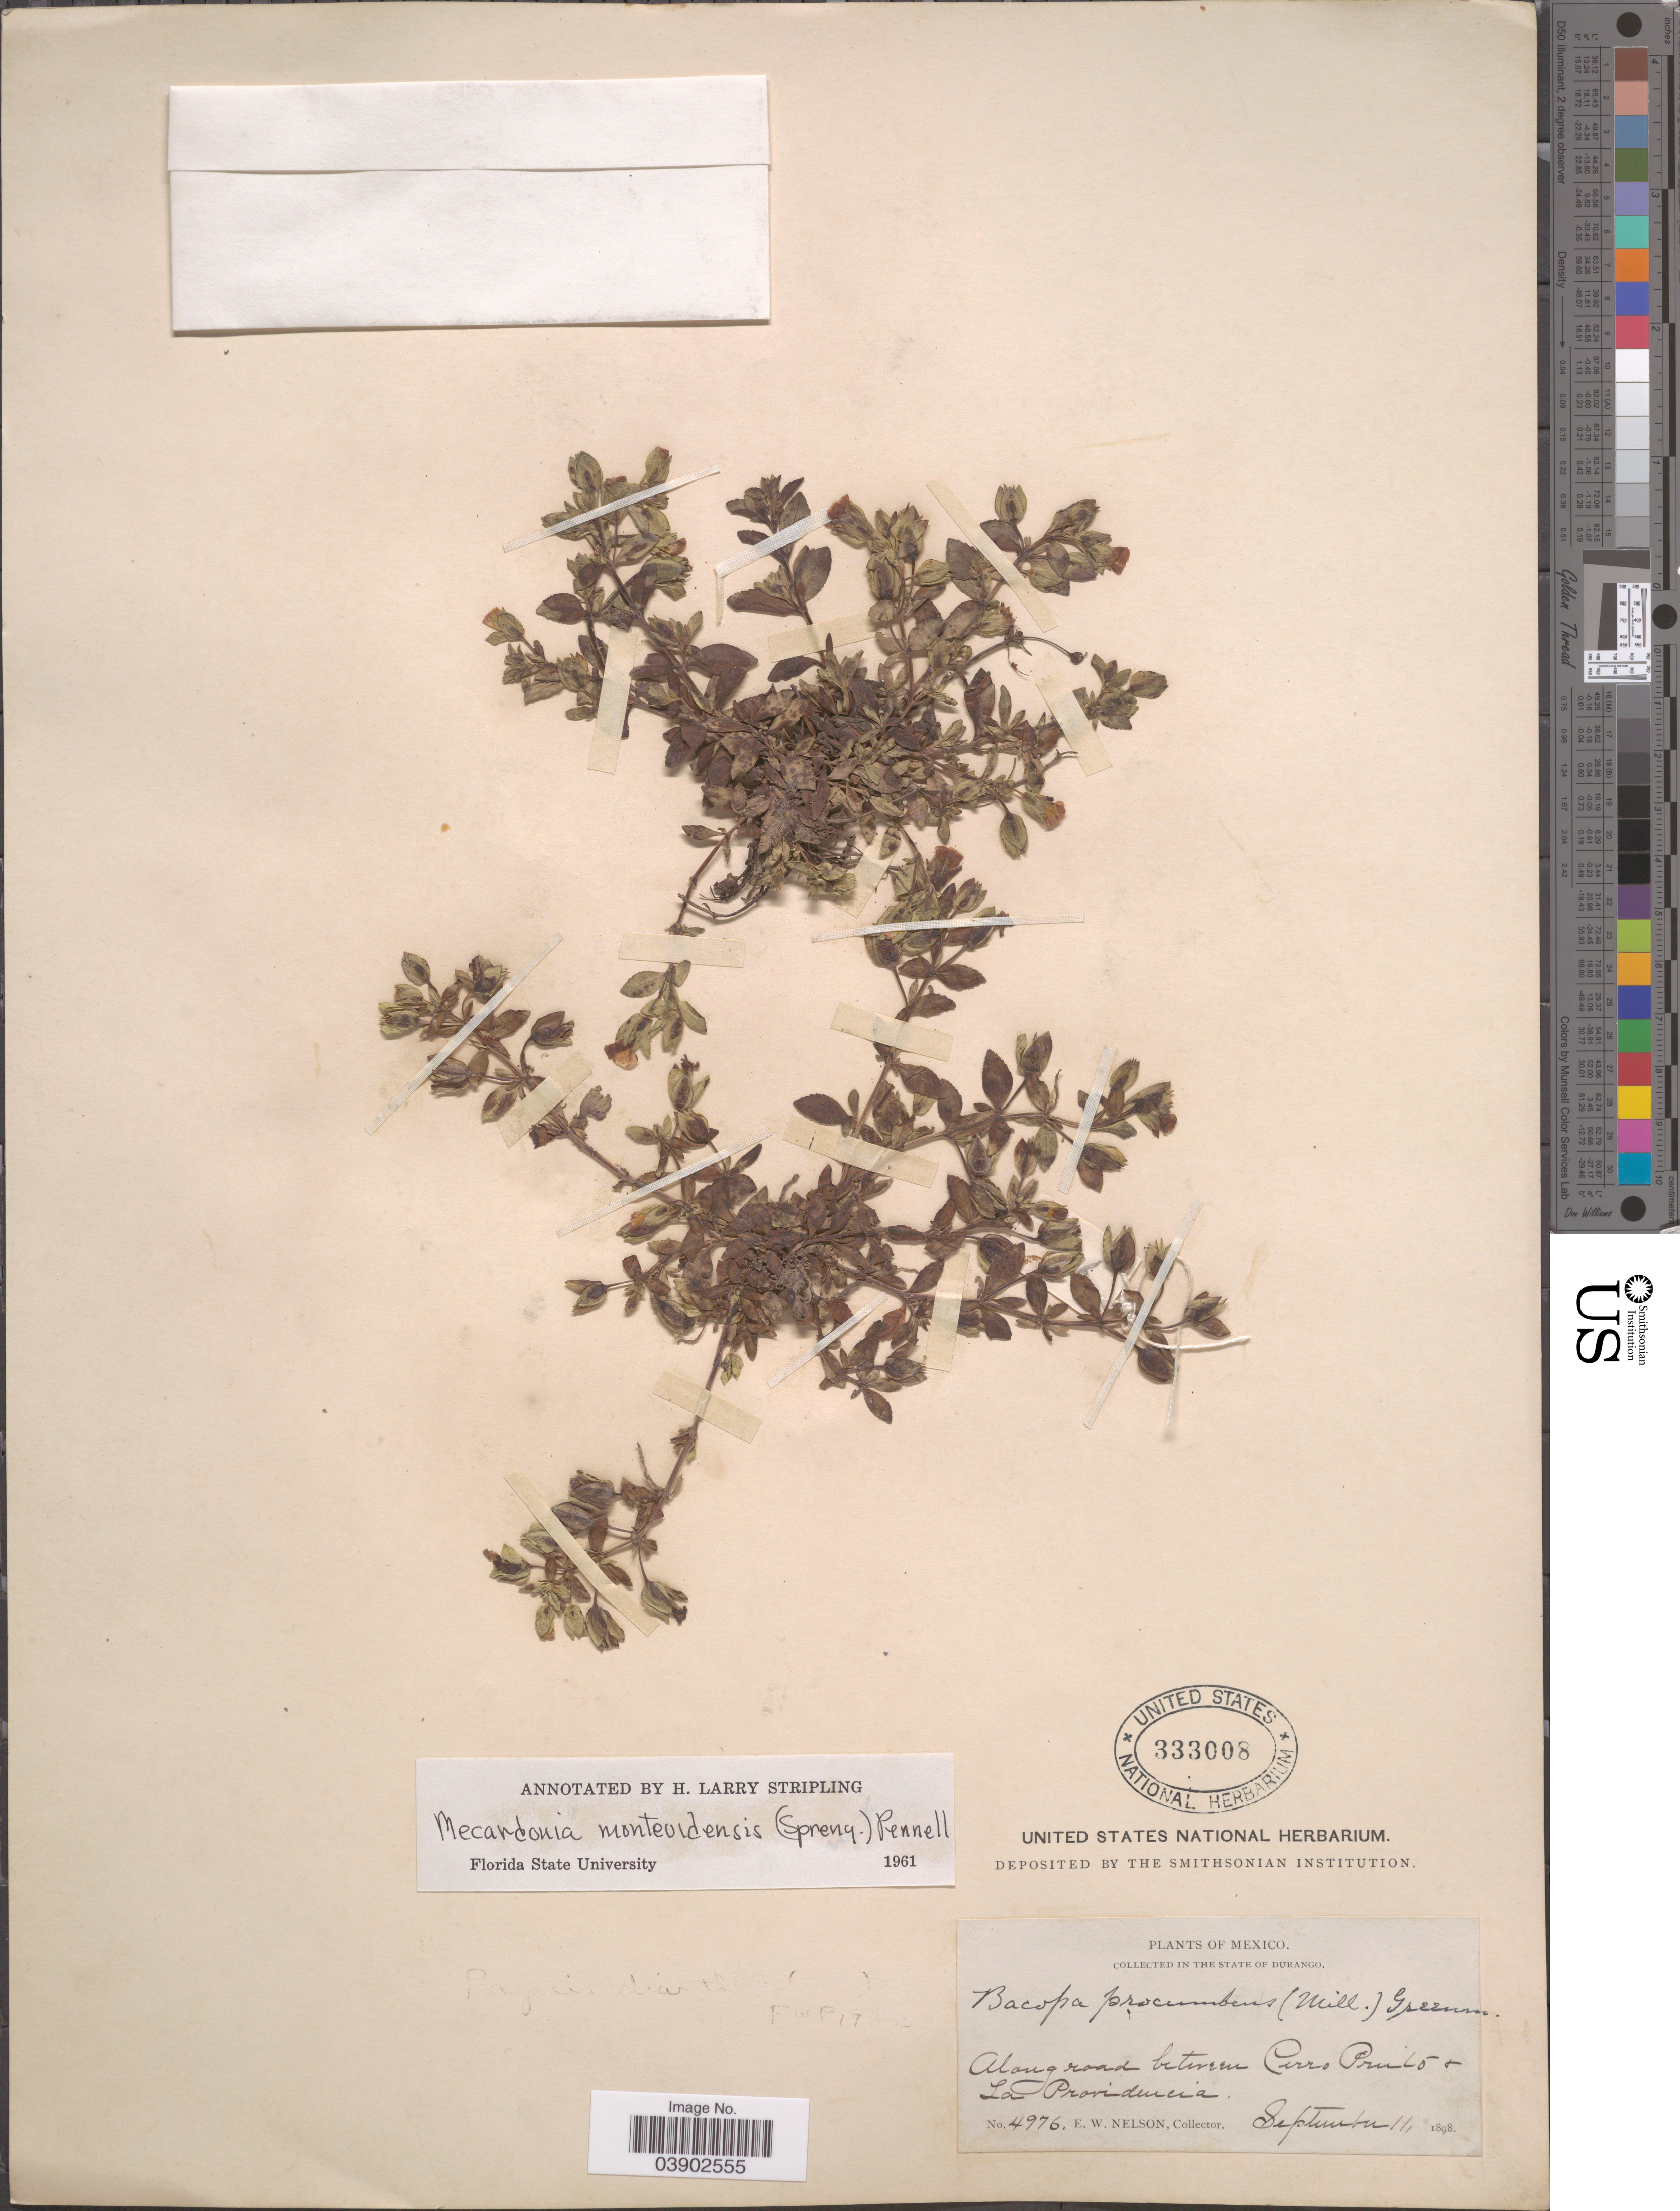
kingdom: Plantae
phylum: Tracheophyta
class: Magnoliopsida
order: Lamiales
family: Plantaginaceae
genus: Mecardonia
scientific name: Mecardonia procumbens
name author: (Mill.) Small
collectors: E. W. Nelson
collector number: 4976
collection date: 1898-09-11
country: Mexico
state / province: Durango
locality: Along road between Cerro Prieto & La Providencia.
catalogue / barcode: US 333008